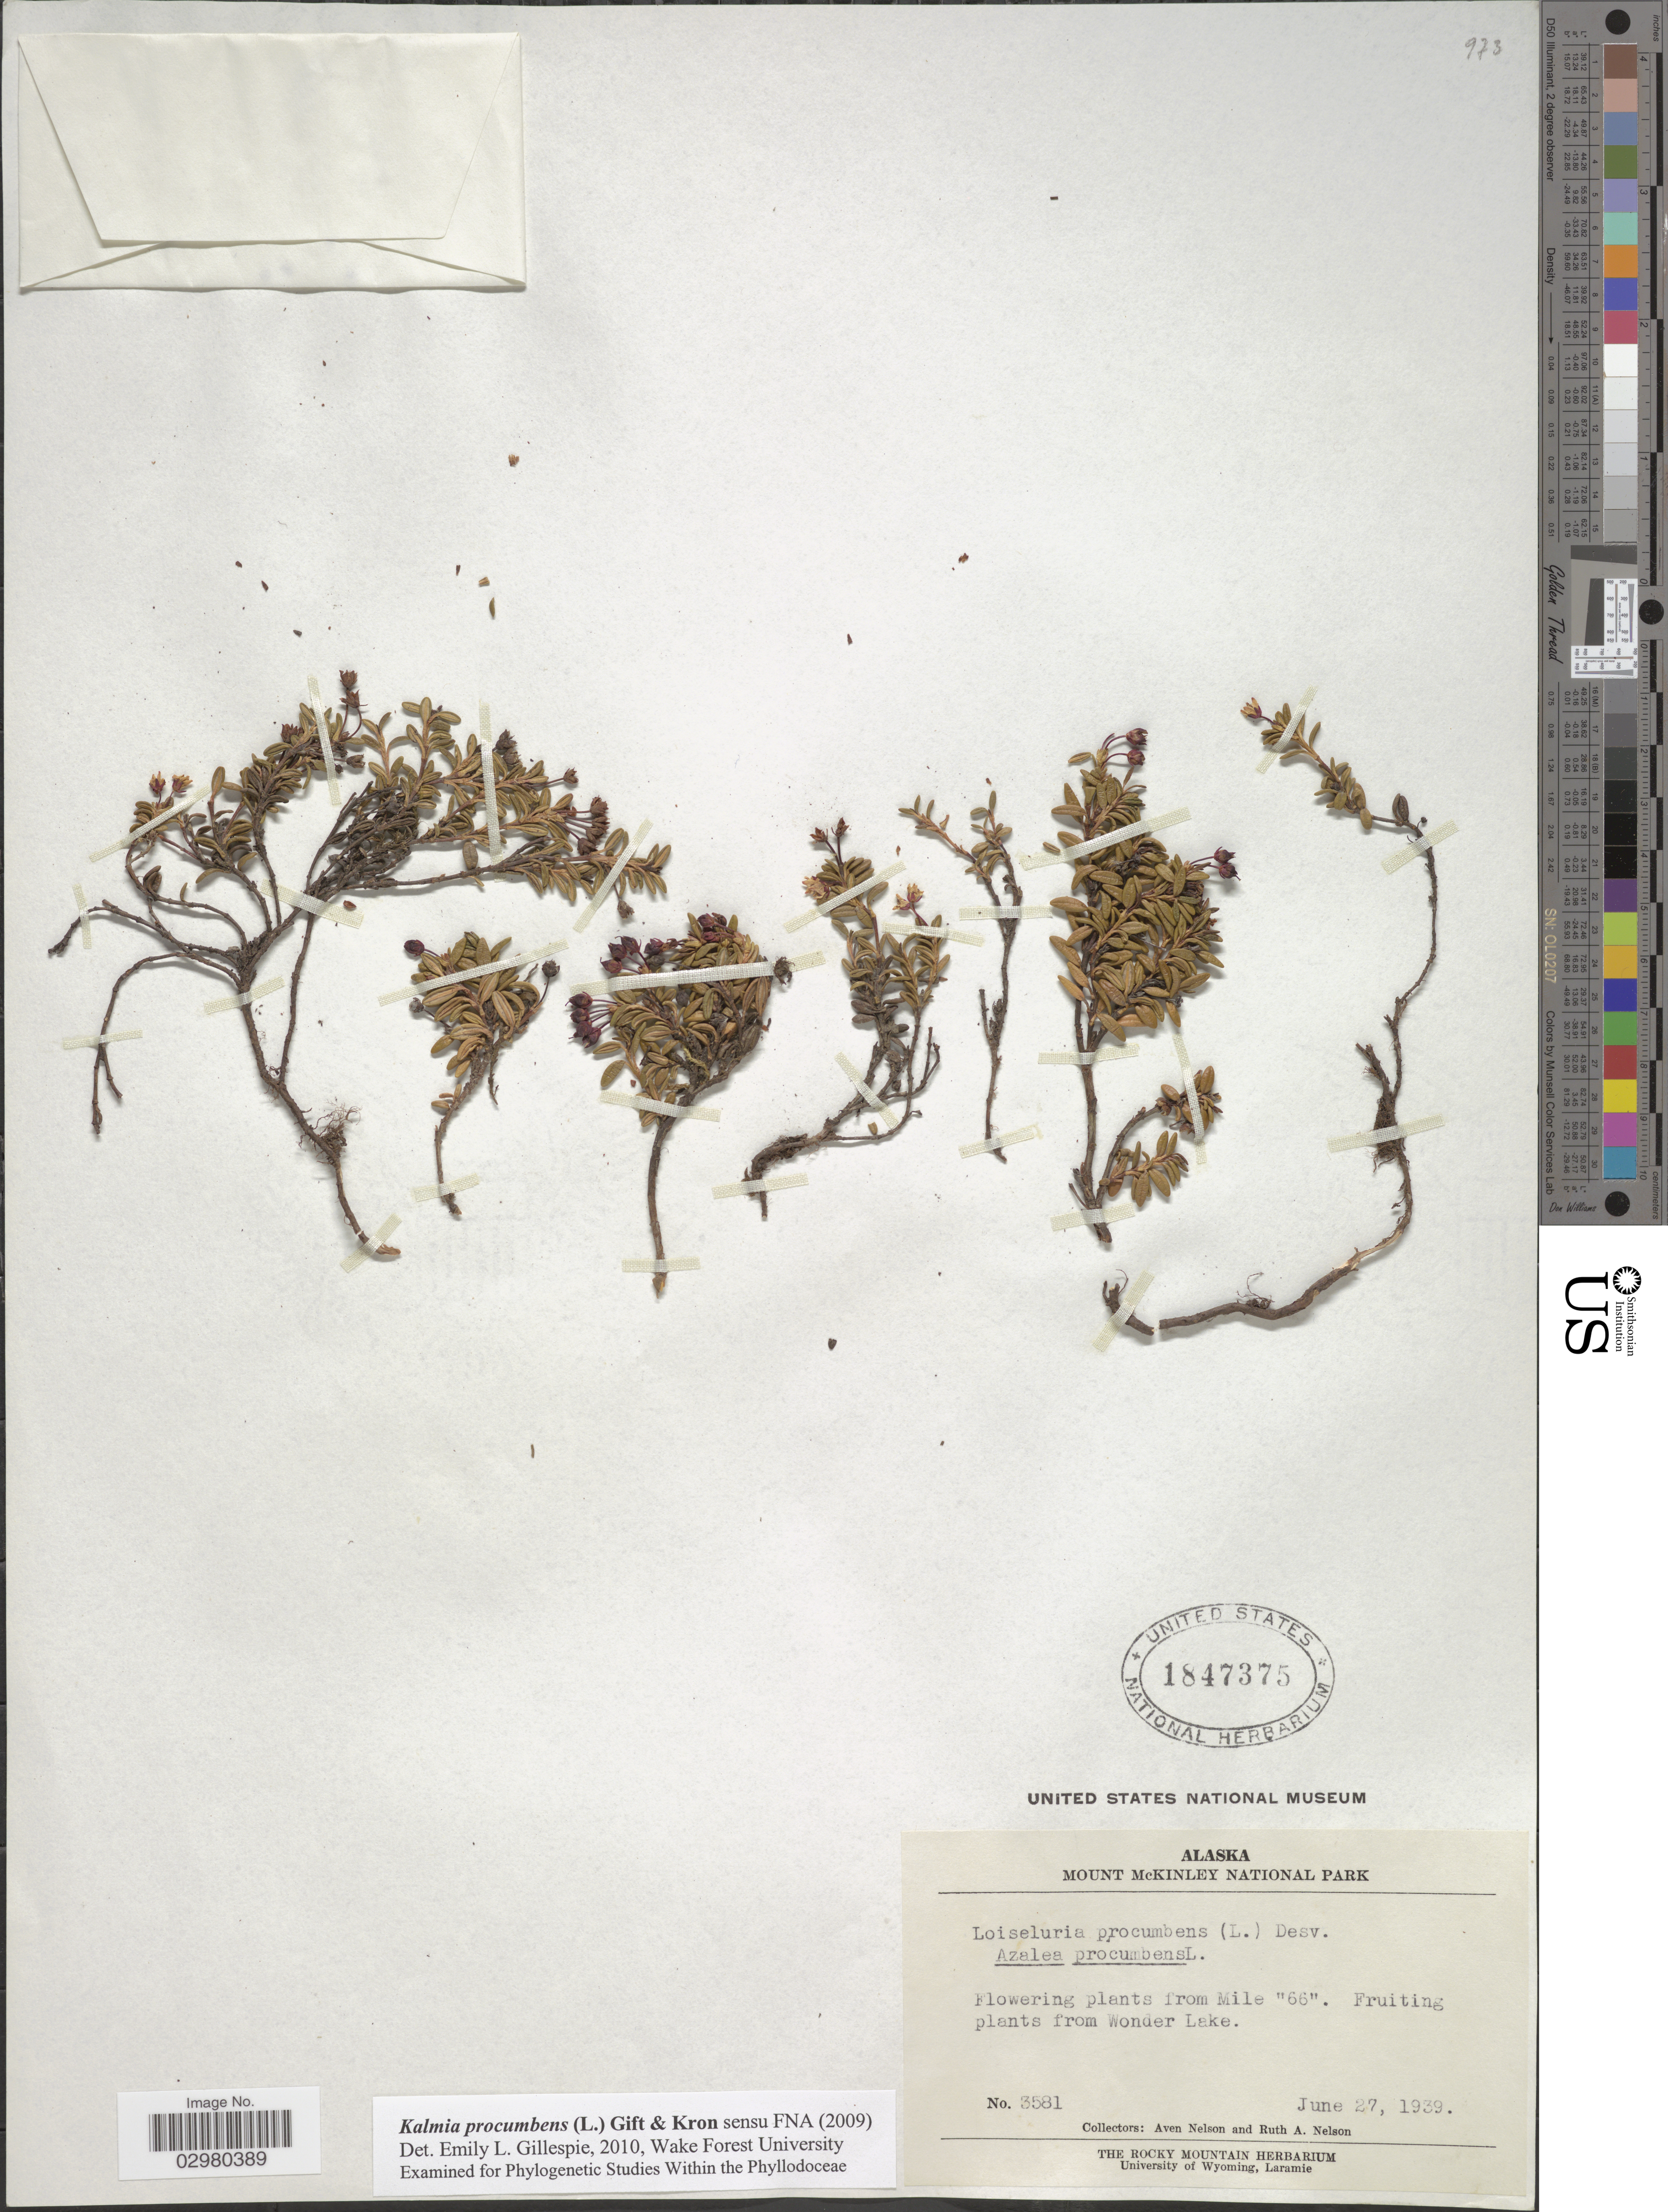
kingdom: Plantae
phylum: Tracheophyta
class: Magnoliopsida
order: Ericales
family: Ericaceae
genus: Loiseleuria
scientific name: Loiseleuria procumbens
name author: (L.) Desv.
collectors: A. Nelson & R. A. Nelson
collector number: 3581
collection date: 1939-06-27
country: United States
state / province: Alaska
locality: Mount McKinley National Park, from Mile "66", Wonder Lake.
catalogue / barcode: US 1847375